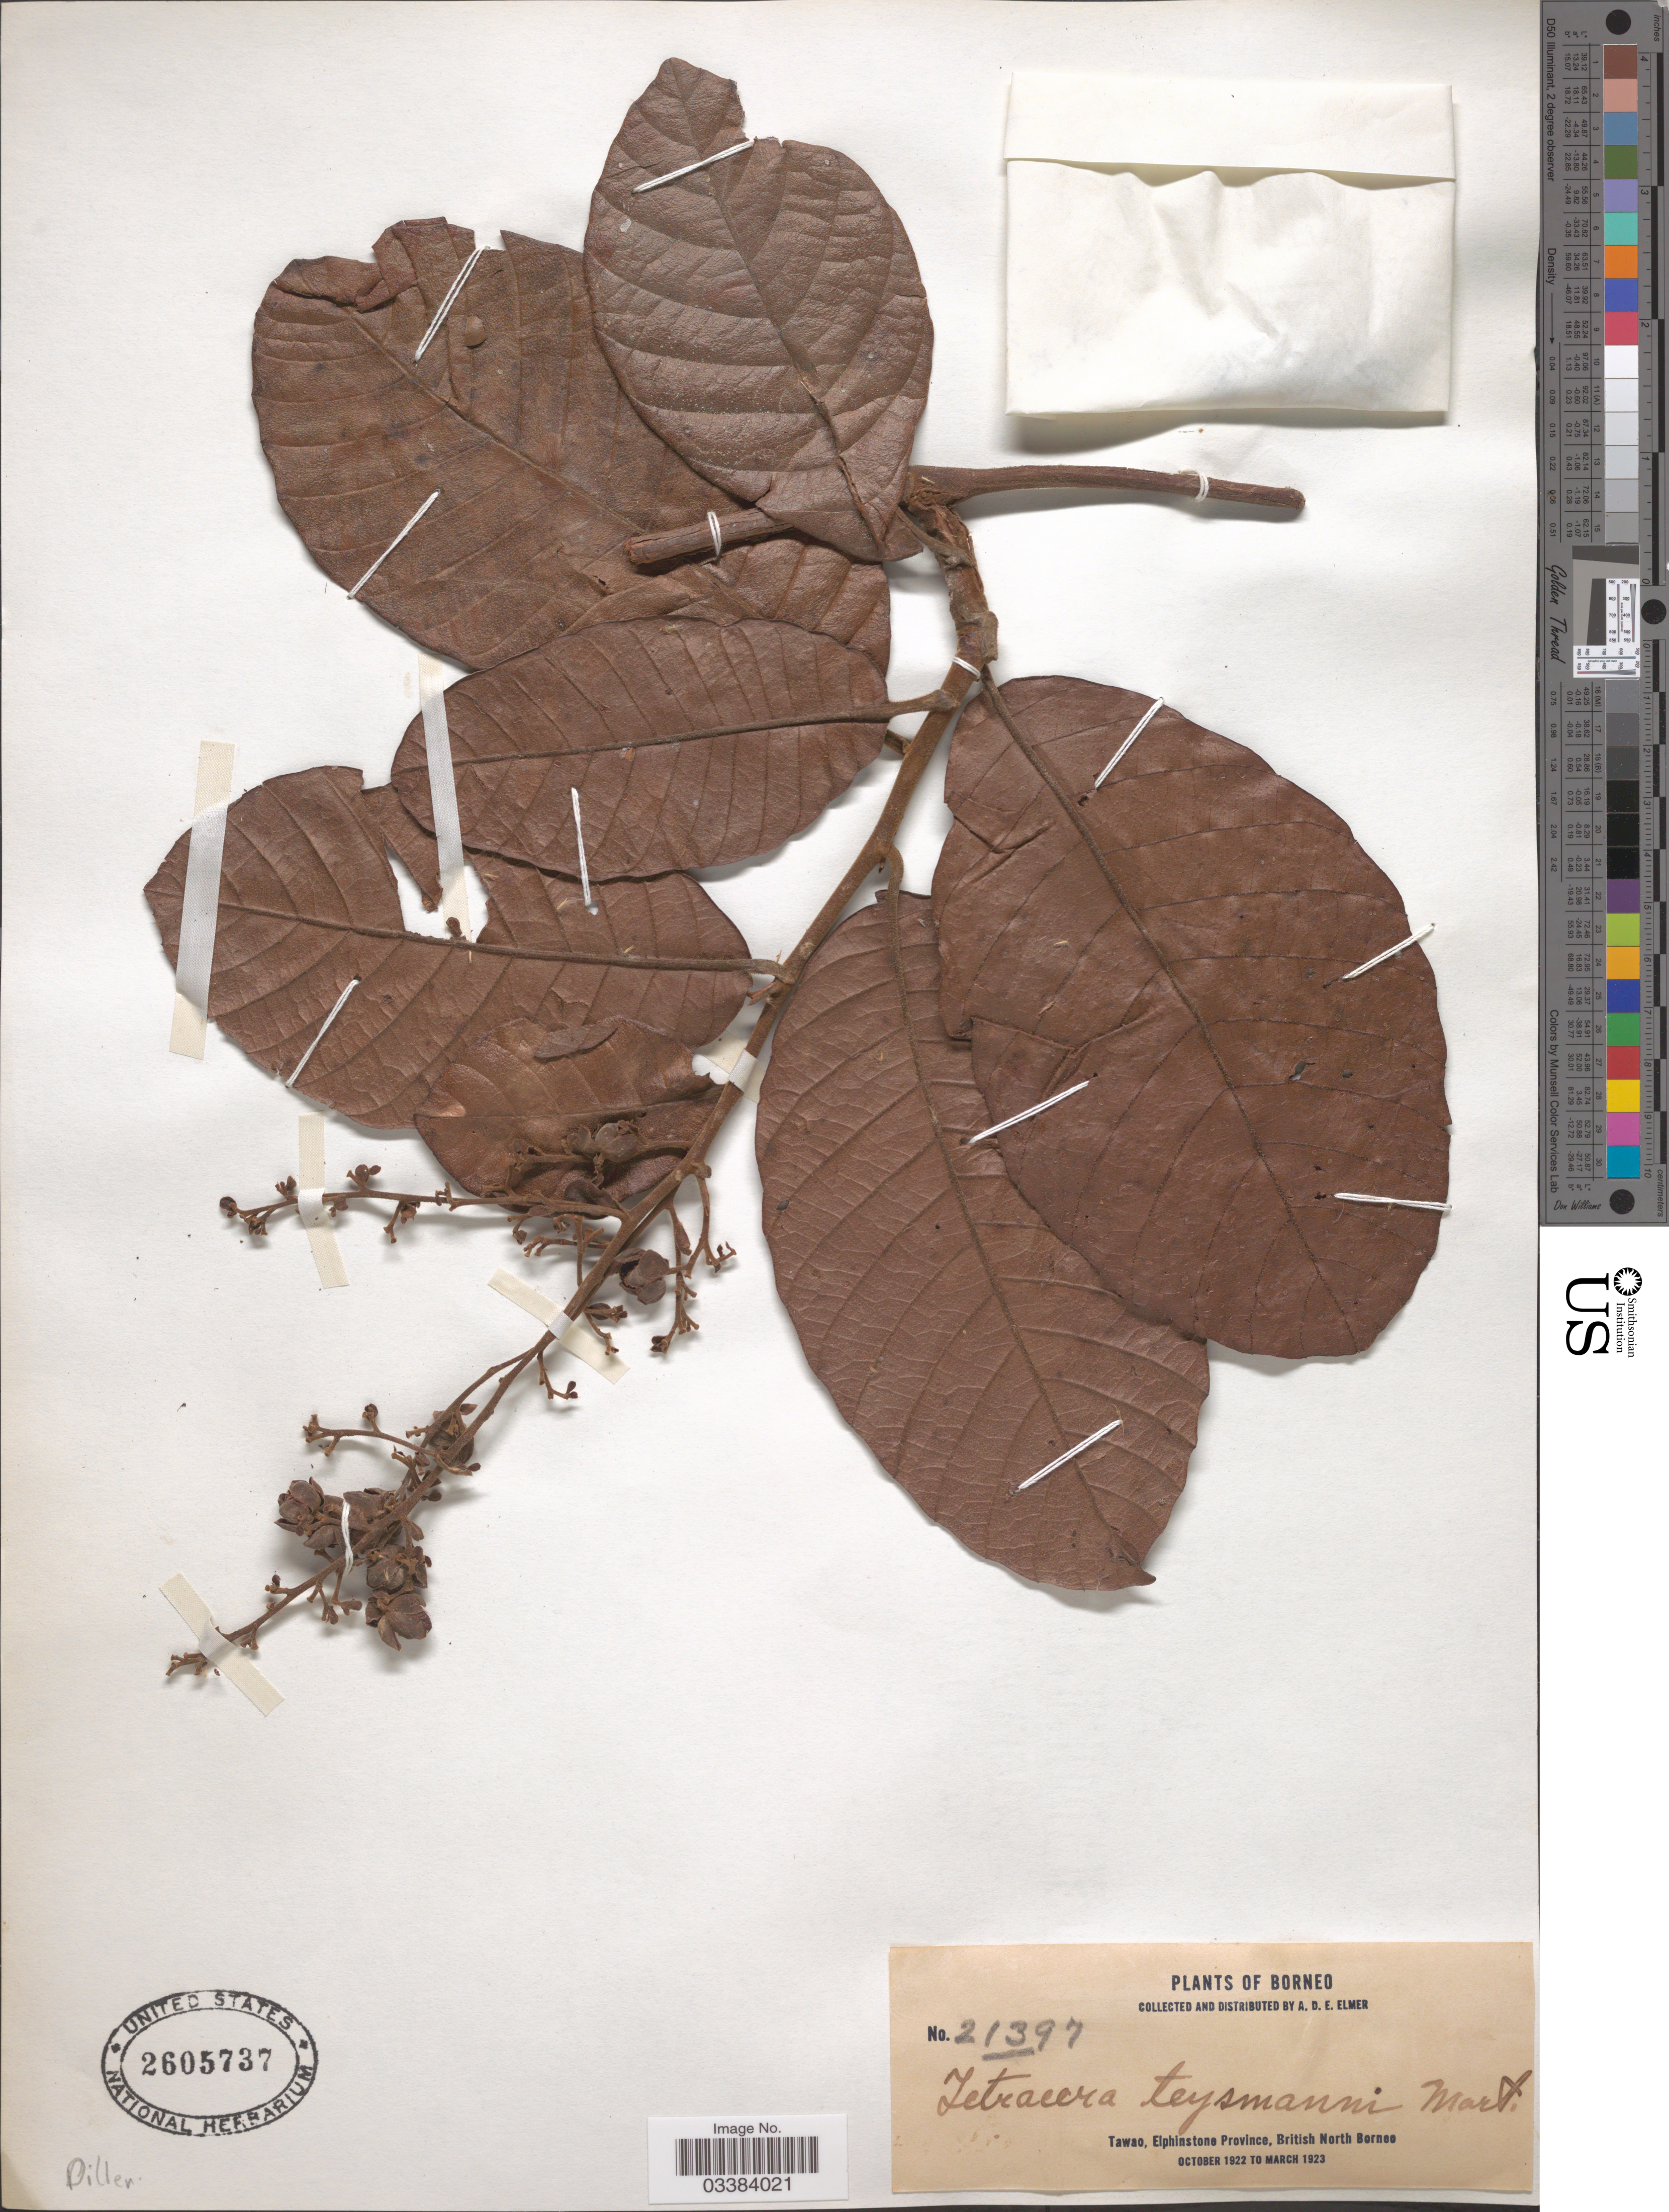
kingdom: Plantae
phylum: Tracheophyta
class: Magnoliopsida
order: Dilleniales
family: Dilleniaceae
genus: Tetracera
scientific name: Tetracera teysmannii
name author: Martelli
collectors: A. D. E. Elmer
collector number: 21397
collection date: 1922-10/1923-03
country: Malaysia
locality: Borneo. Tawao, Elphinstone Province, British North Borneo.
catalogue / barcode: US 2605737